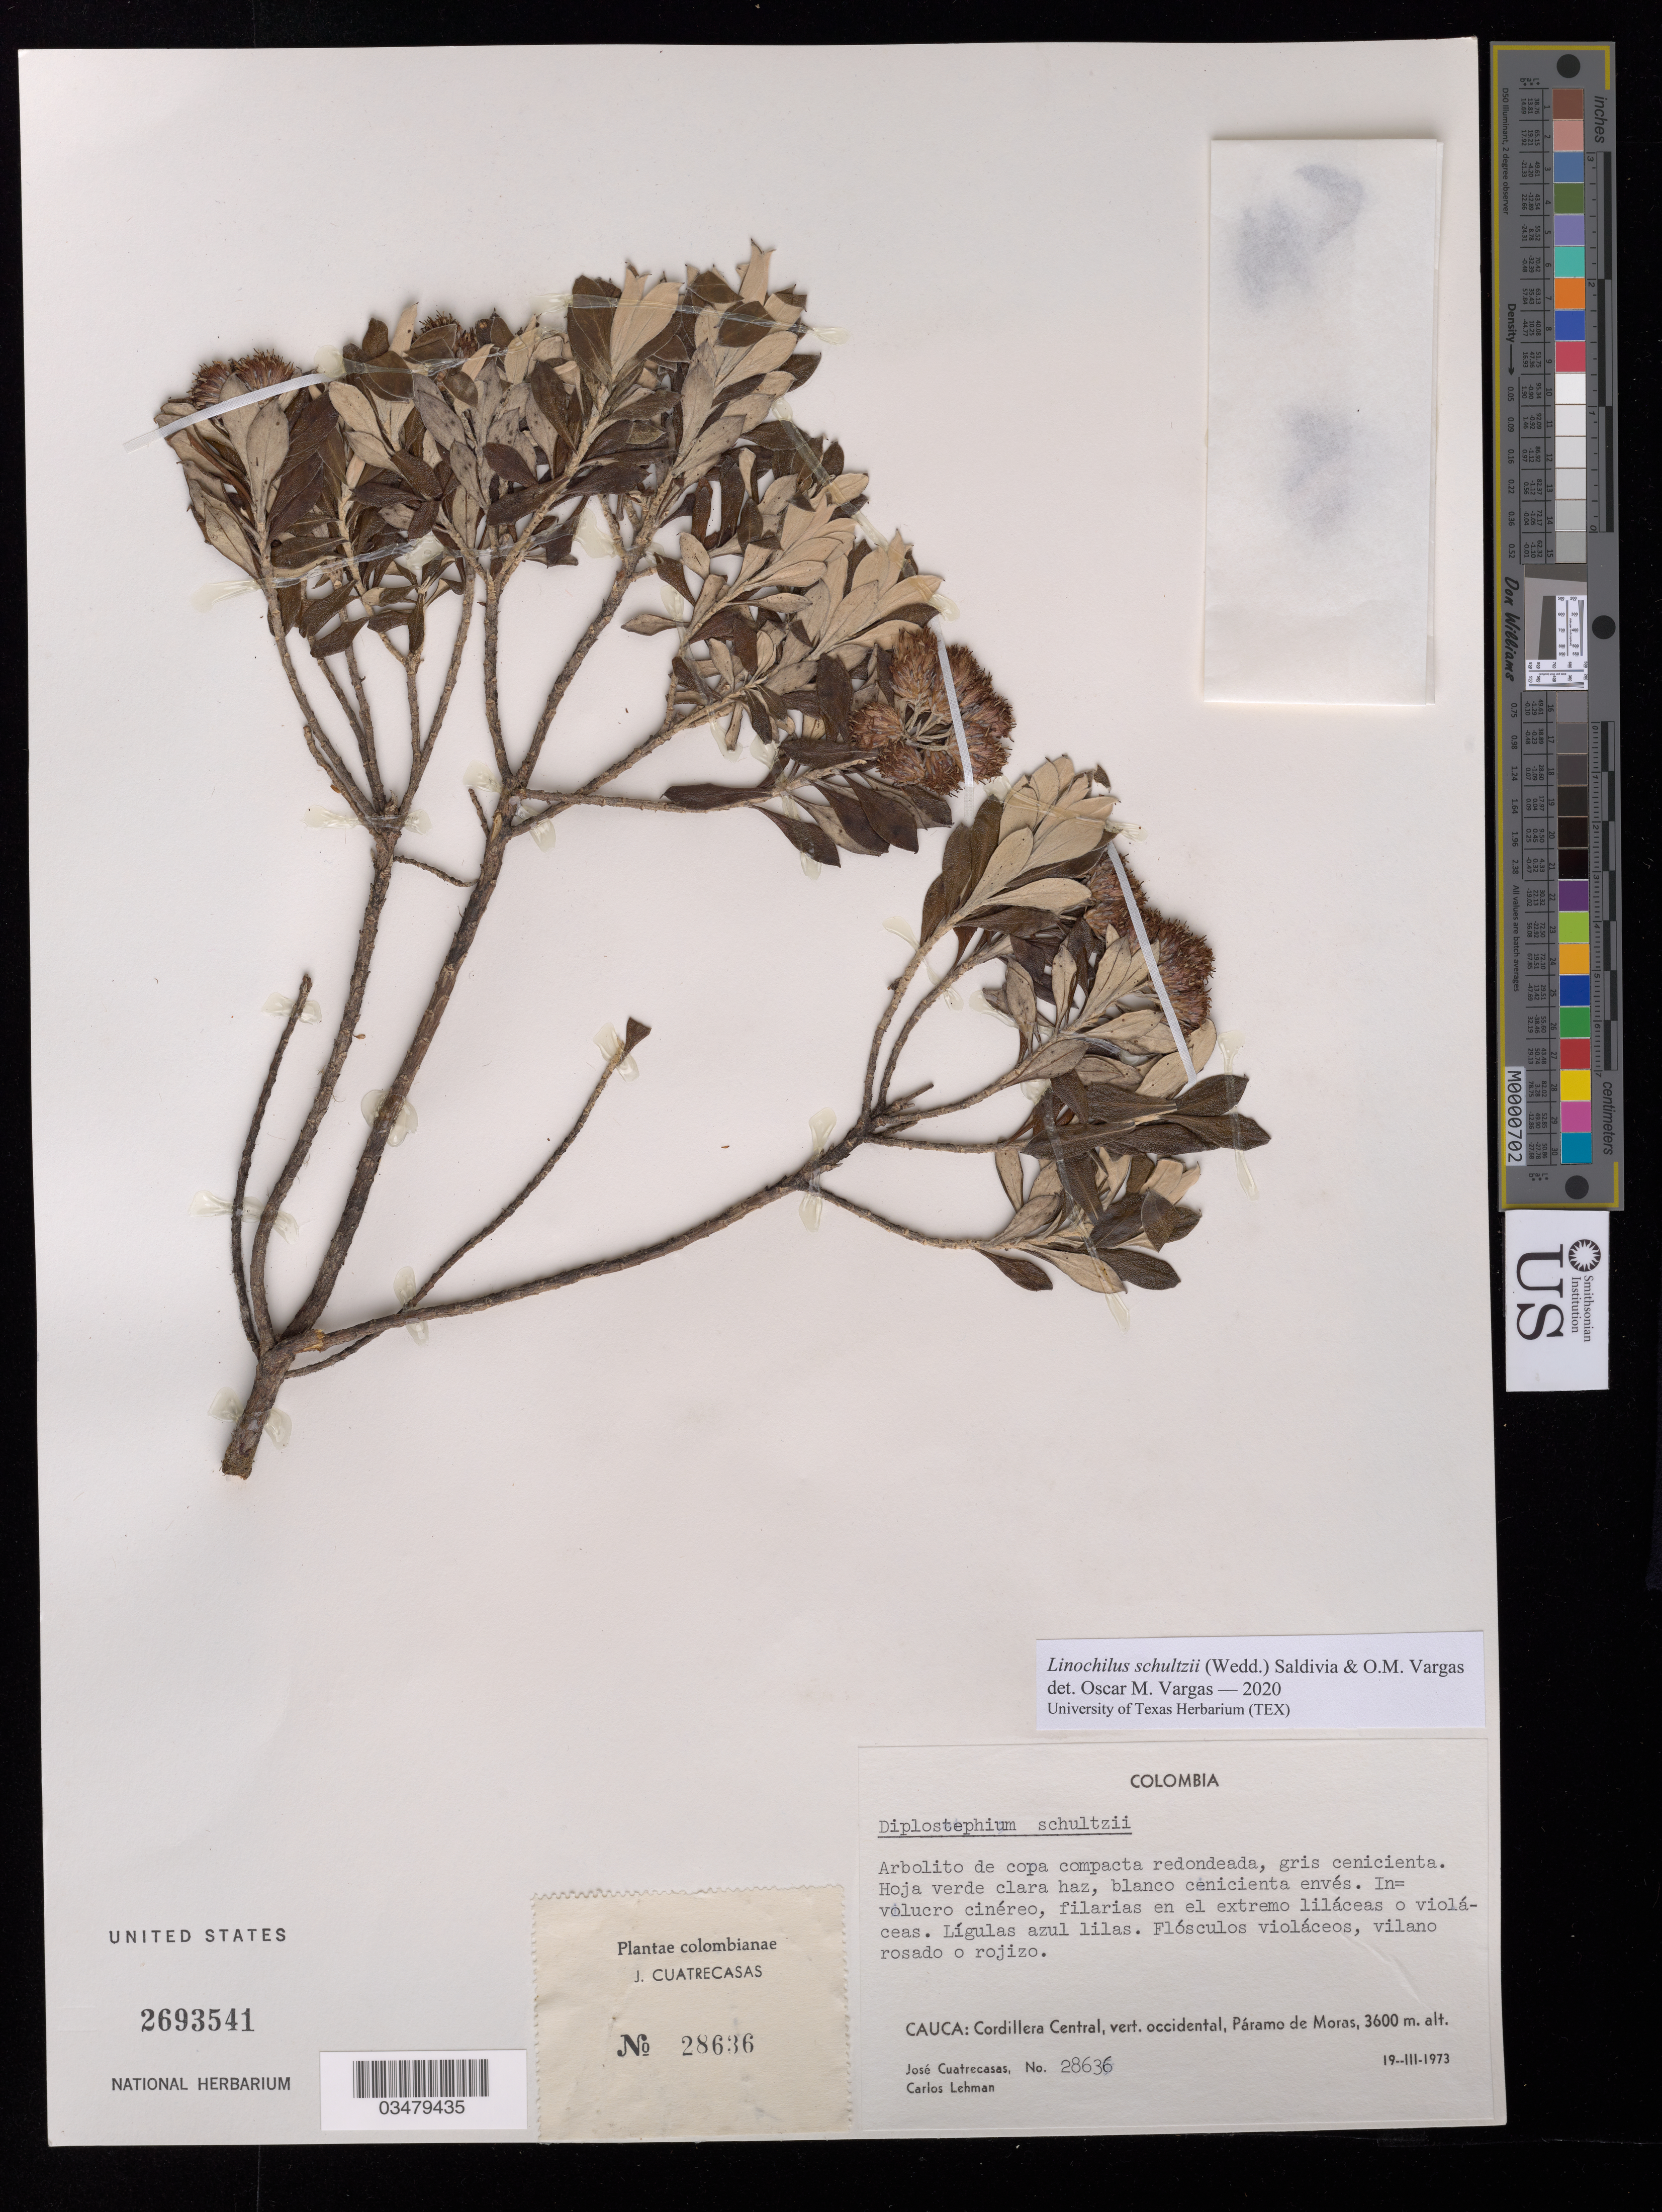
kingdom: Plantae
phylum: Tracheophyta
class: Magnoliopsida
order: Asterales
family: Asteraceae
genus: Linochilus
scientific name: Linochilus schultzii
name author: (Wedd.) Saldivia & O.M. Vargas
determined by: Vargas, Oscar M.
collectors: J. Cuatrecasas & C. Lehman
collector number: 28636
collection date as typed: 19 Mar 1973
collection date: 1973-03-19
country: Colombia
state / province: Cauca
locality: Cordillera Central, Vertiete Occidental, Páramo de Moras.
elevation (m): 3600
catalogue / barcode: US 2693541